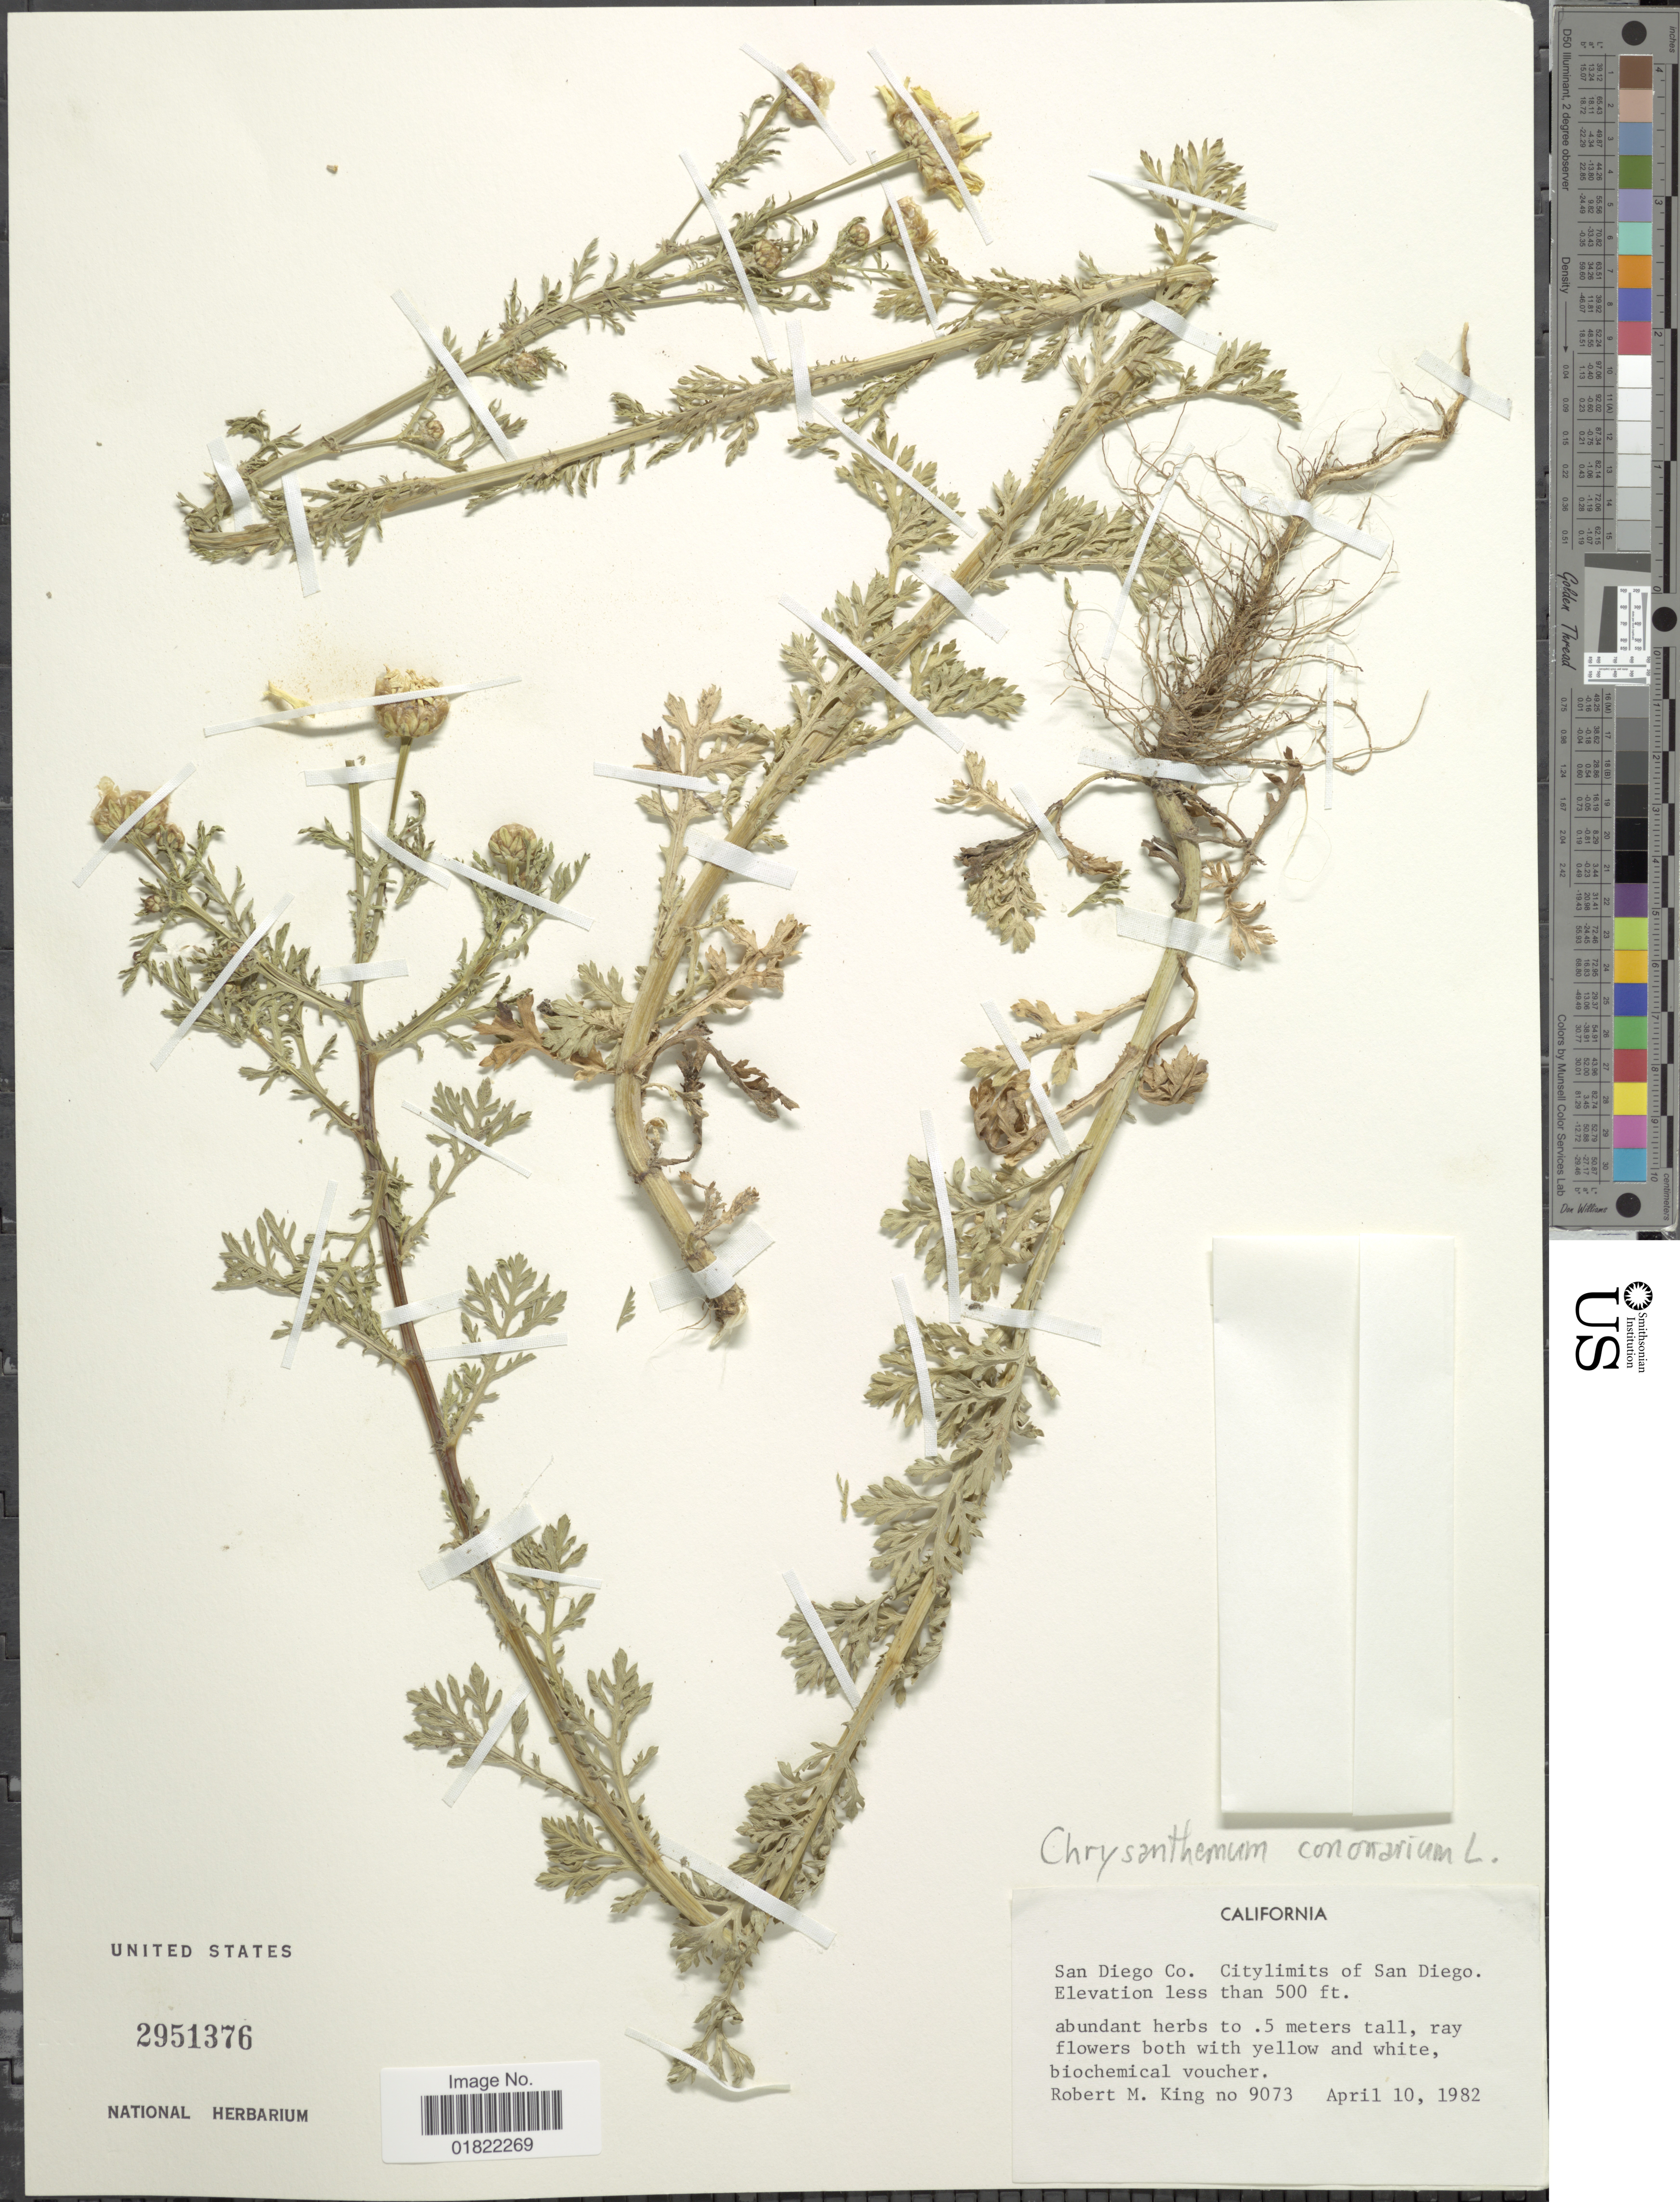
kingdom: Plantae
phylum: Tracheophyta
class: Magnoliopsida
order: Asterales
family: Asteraceae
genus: Chrysanthemum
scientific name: Chrysanthemum coronarium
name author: L.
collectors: R. M. King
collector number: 9073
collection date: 1982-04-10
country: United States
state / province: California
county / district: San Diego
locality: San Diego Co., City limits of San Diego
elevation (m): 152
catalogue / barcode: US 2951376